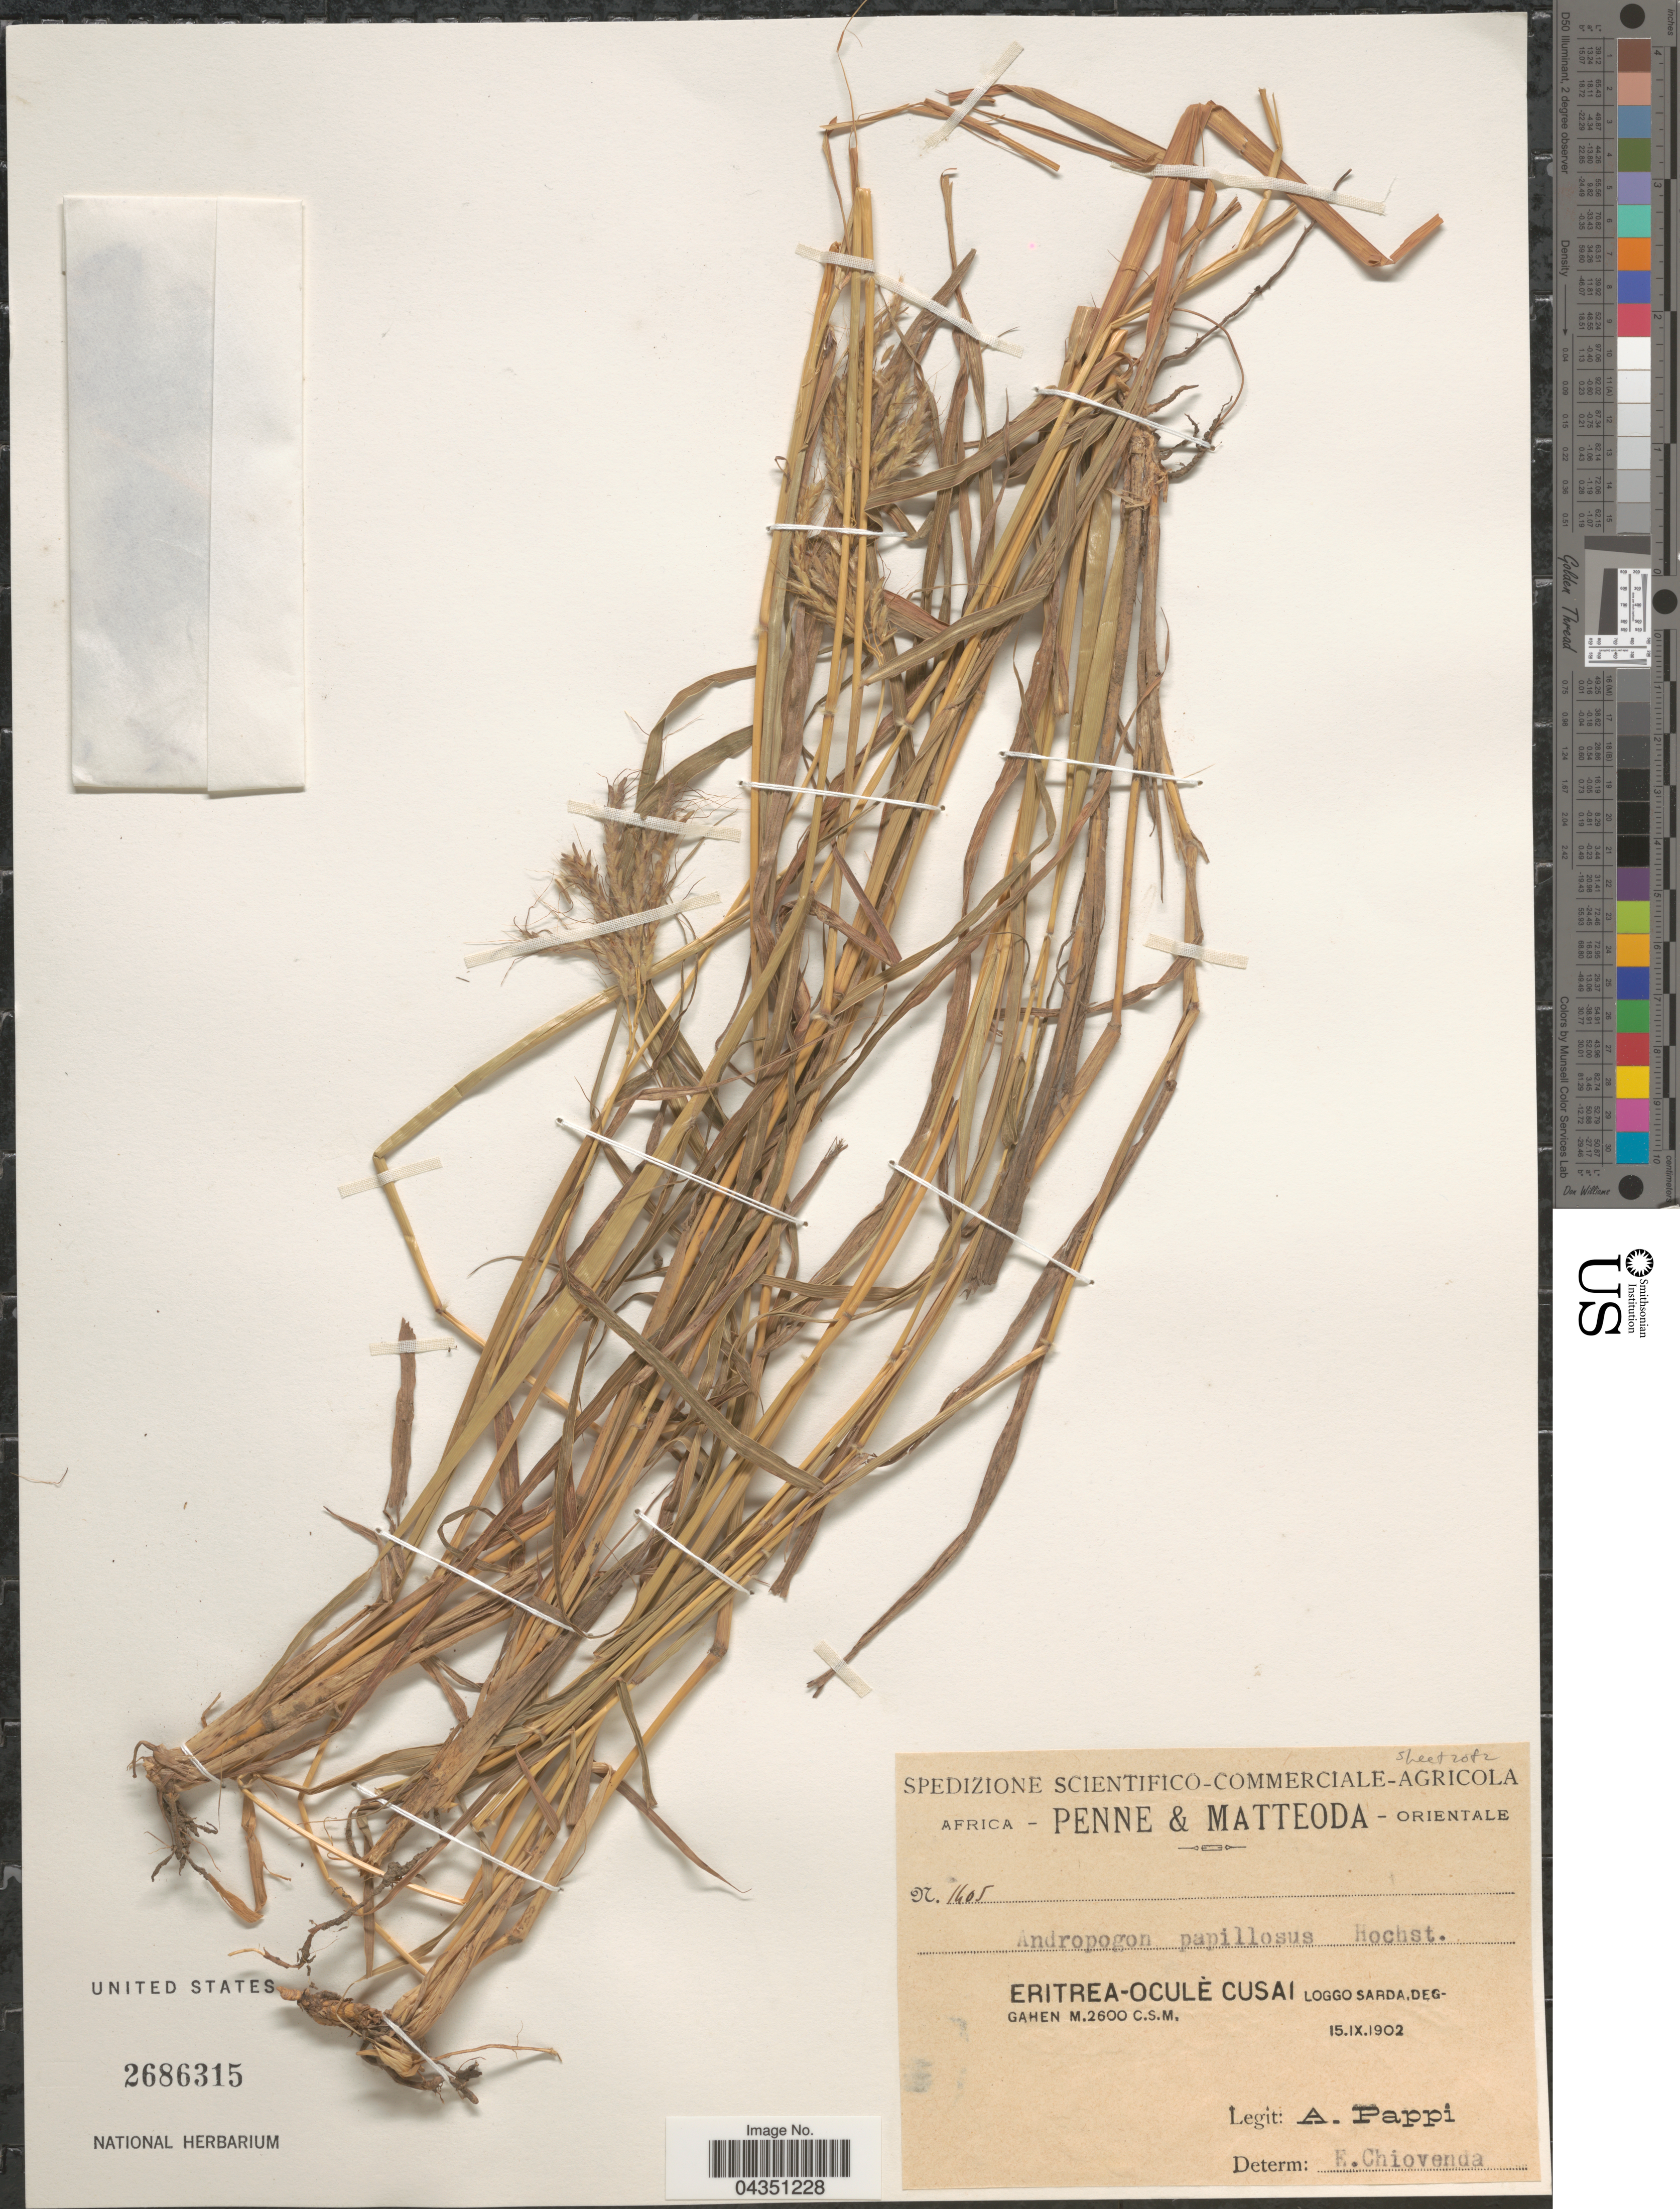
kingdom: Plantae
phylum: Tracheophyta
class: Liliopsida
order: Poales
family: Poaceae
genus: Dichanthium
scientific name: Dichanthium annulatum var. papillosum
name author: (Hochst. ex A. Rich.) de Wet & Harlan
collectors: A. Pappi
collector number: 1405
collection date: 1902-09-15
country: Eritrea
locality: Africa Orientale. Eritrea-Oculè Cusai Loggo Sarda,Deggahen.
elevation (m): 2600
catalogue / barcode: US 2686315